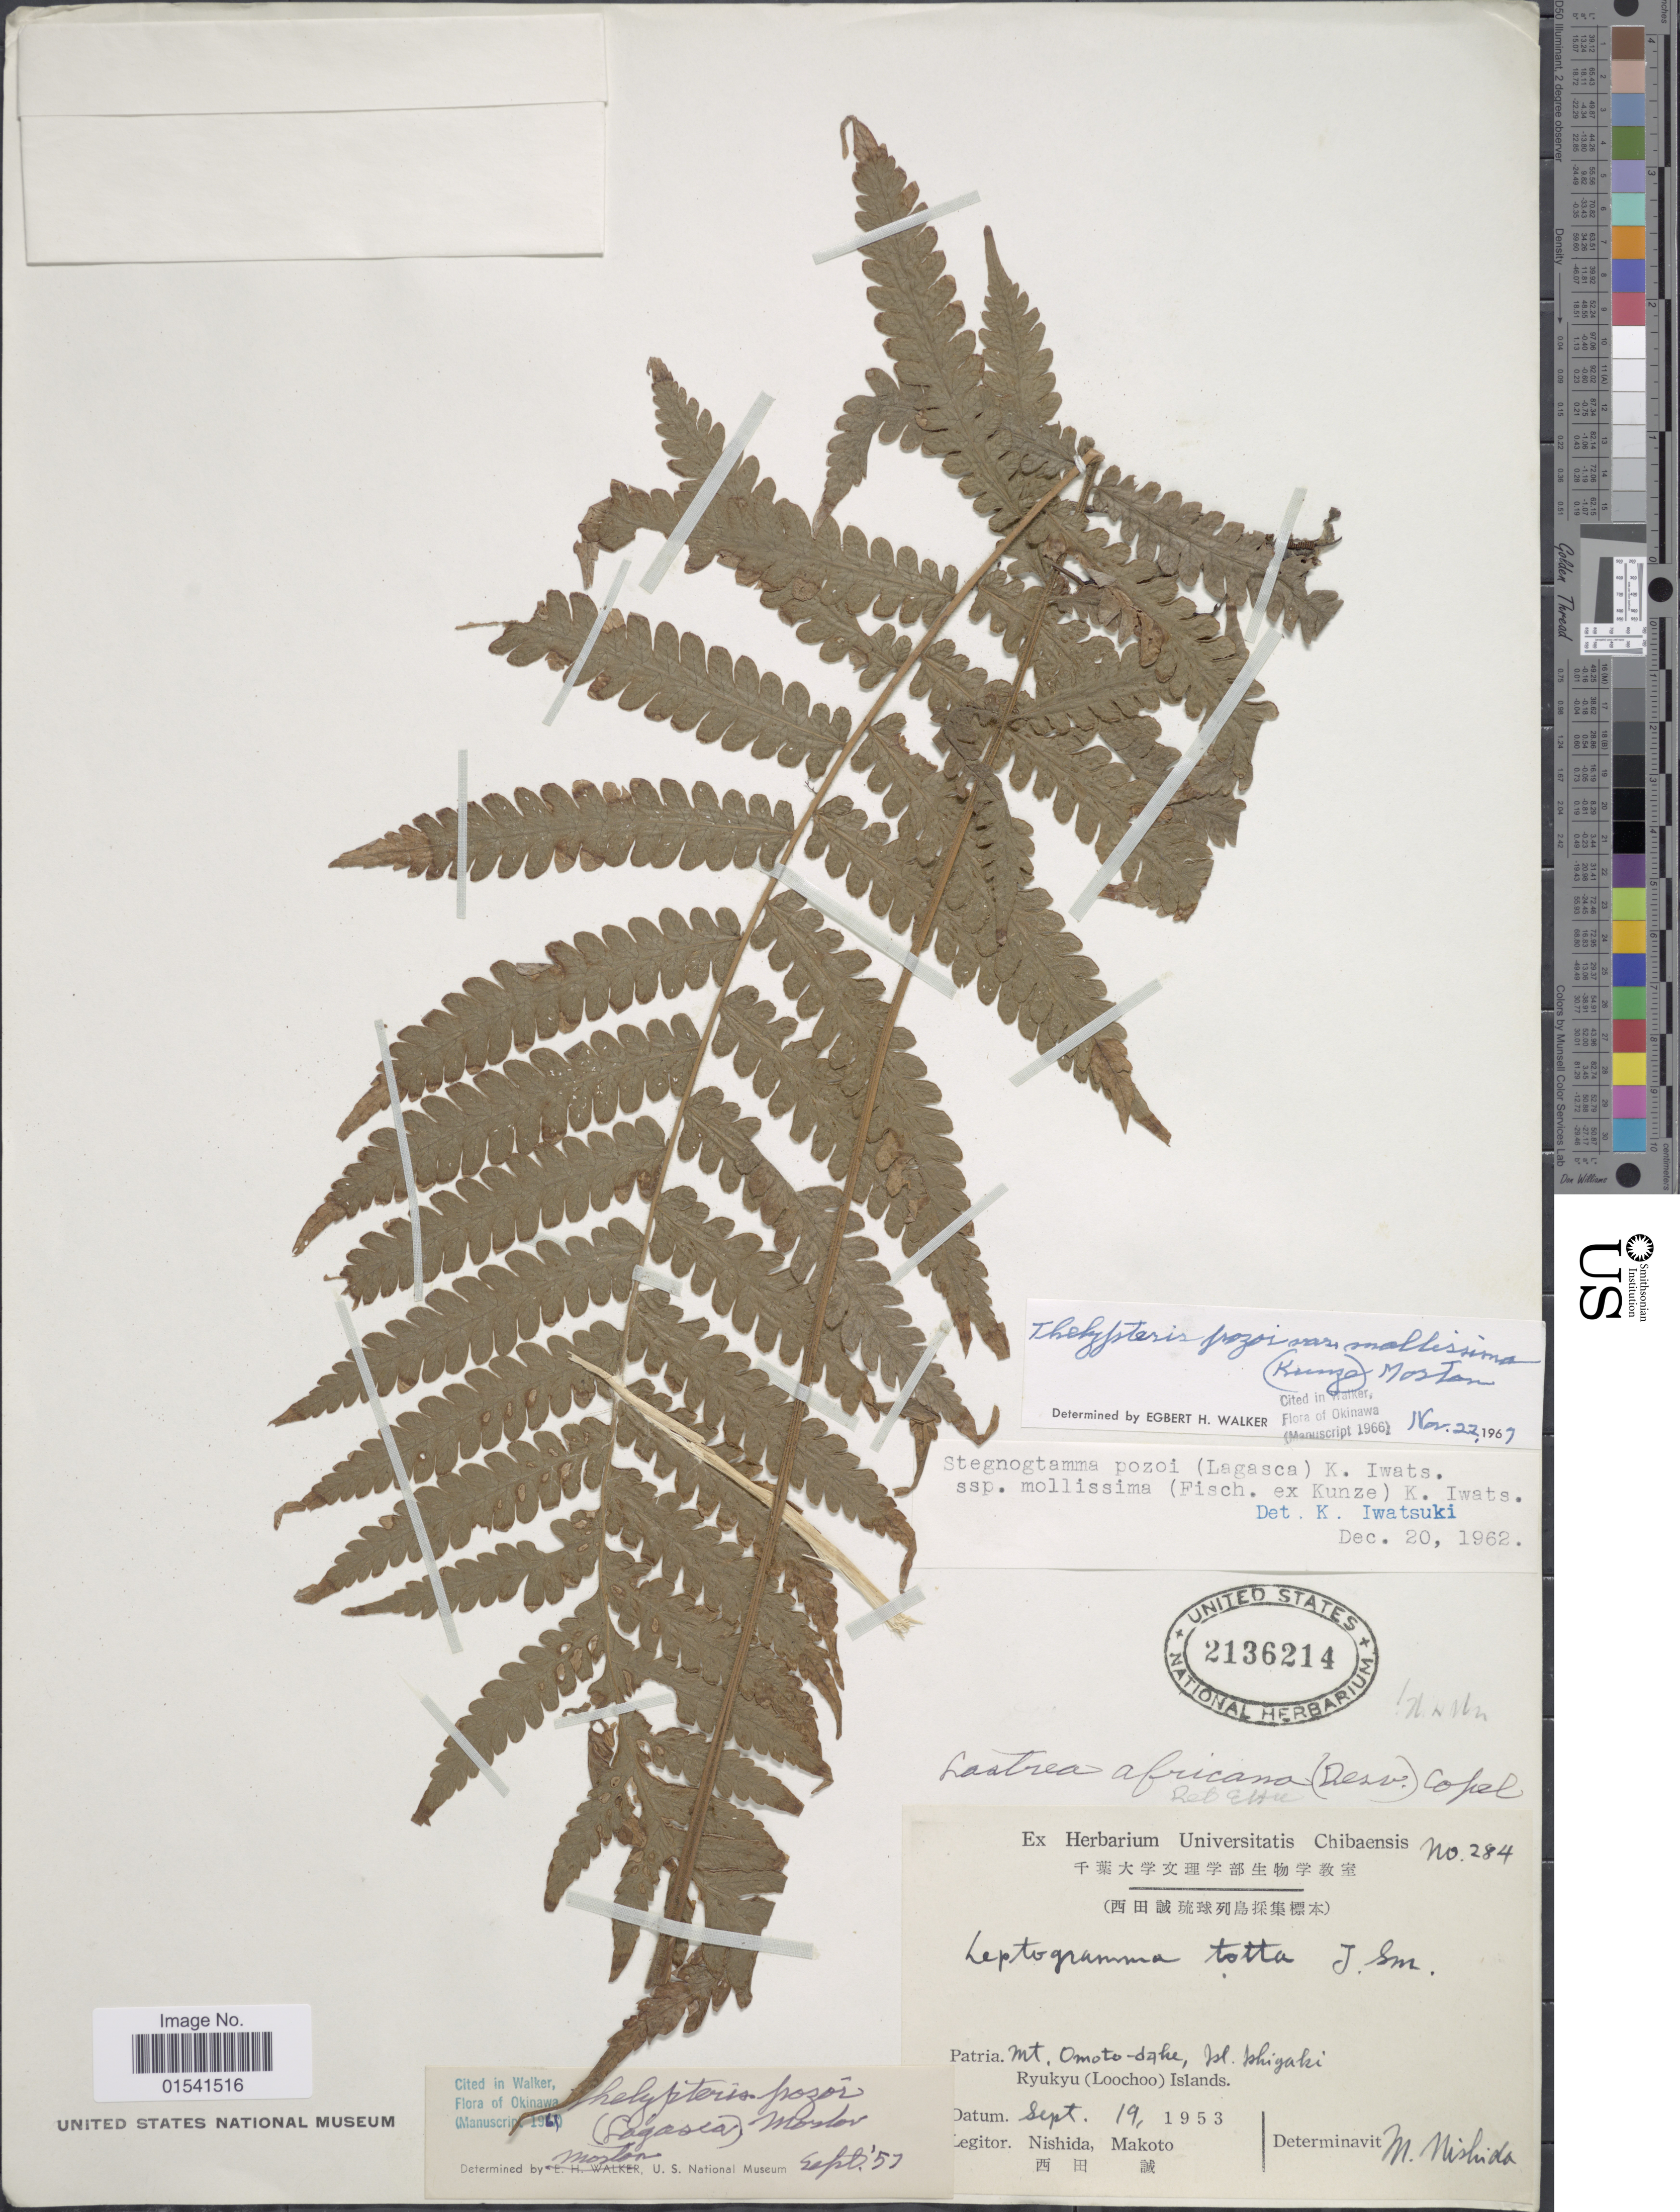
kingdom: Plantae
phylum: Tracheophyta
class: Polypodiopsida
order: Polypodiales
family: Thelypteridaceae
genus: Stegnogramma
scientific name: Stegnogramma mollissima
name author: (Fisch. ex Kunze) Fraser-Jenk.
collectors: Nishida & Makoto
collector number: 284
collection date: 1953-09-19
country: Japan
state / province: Okinawa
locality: Mt Omoto-dake, Isl. Ishigaki, Ryukyu (loochoo) Islands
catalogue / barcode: US 2136214